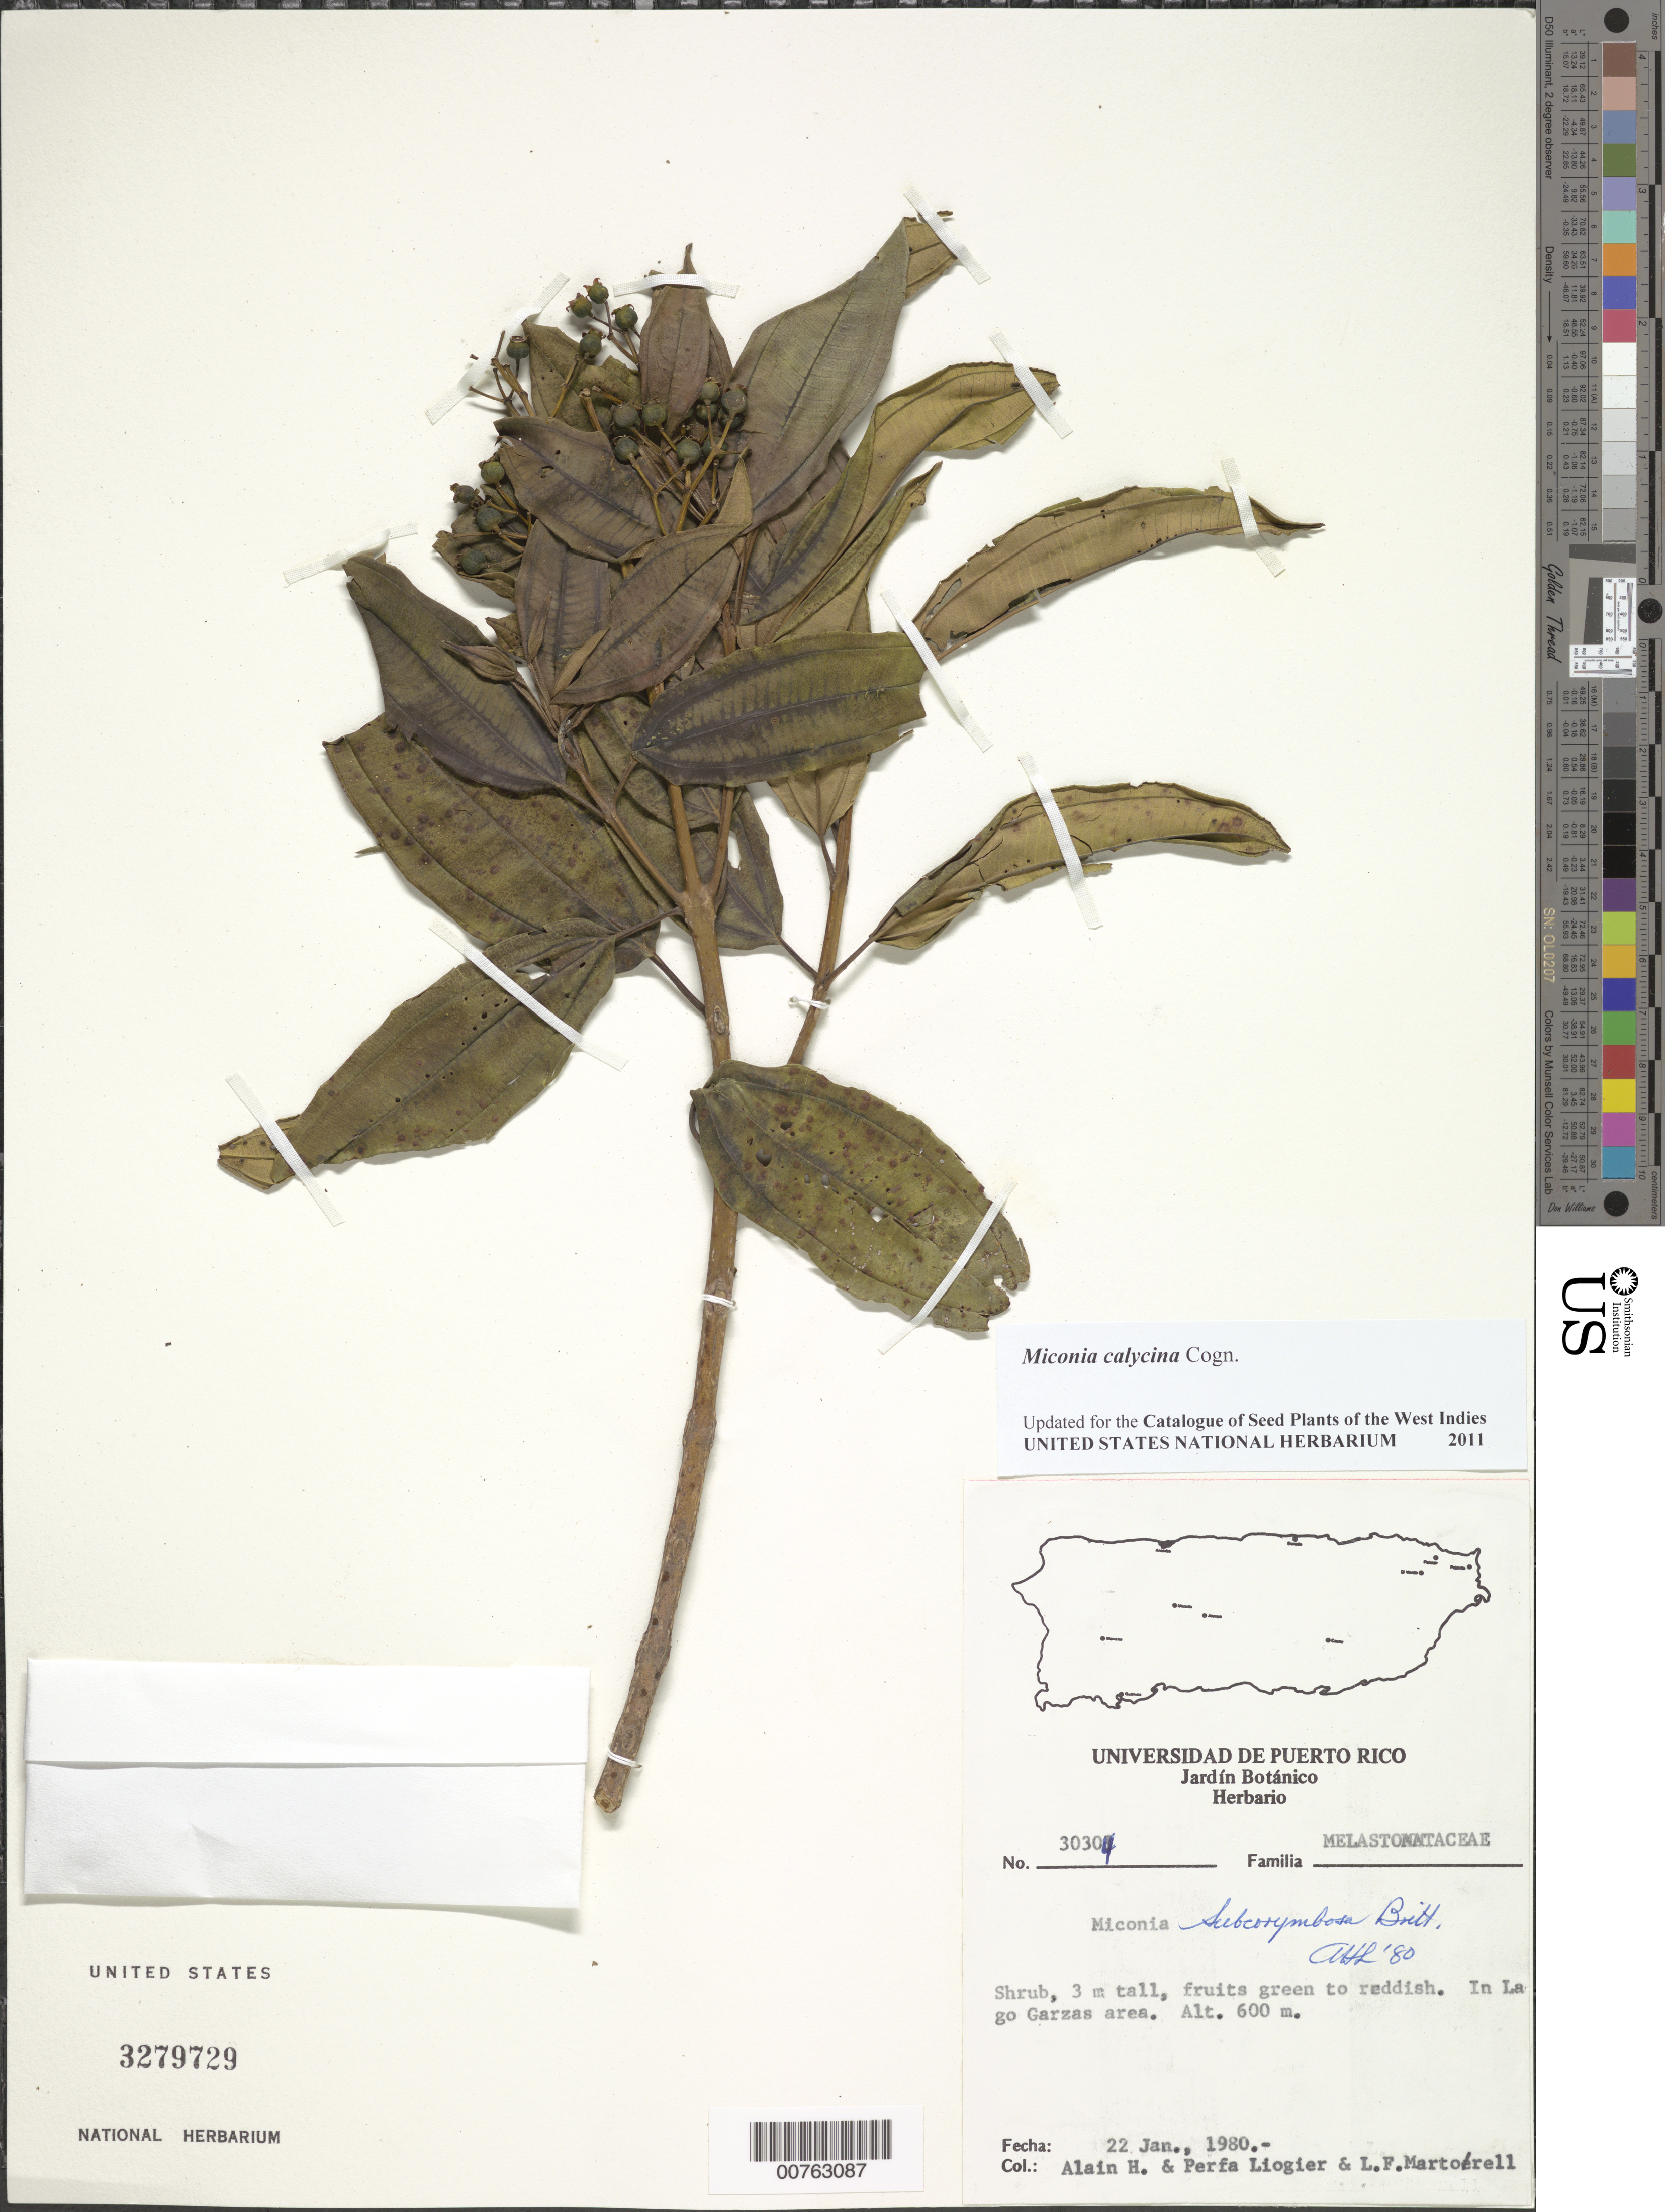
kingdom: Plantae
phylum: Tracheophyta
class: Magnoliopsida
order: Myrtales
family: Melastomataceae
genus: Miconia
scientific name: Miconia calycina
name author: Cogn.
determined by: Liogier, Alain H.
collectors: A. H. Liogier, M. P. Liogier & L. Martorell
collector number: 30304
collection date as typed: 22 Jan 1980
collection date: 1980-01-22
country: Puerto Rico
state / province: Adjuntas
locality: In Lago Garzas area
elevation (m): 600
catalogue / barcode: US 3279729